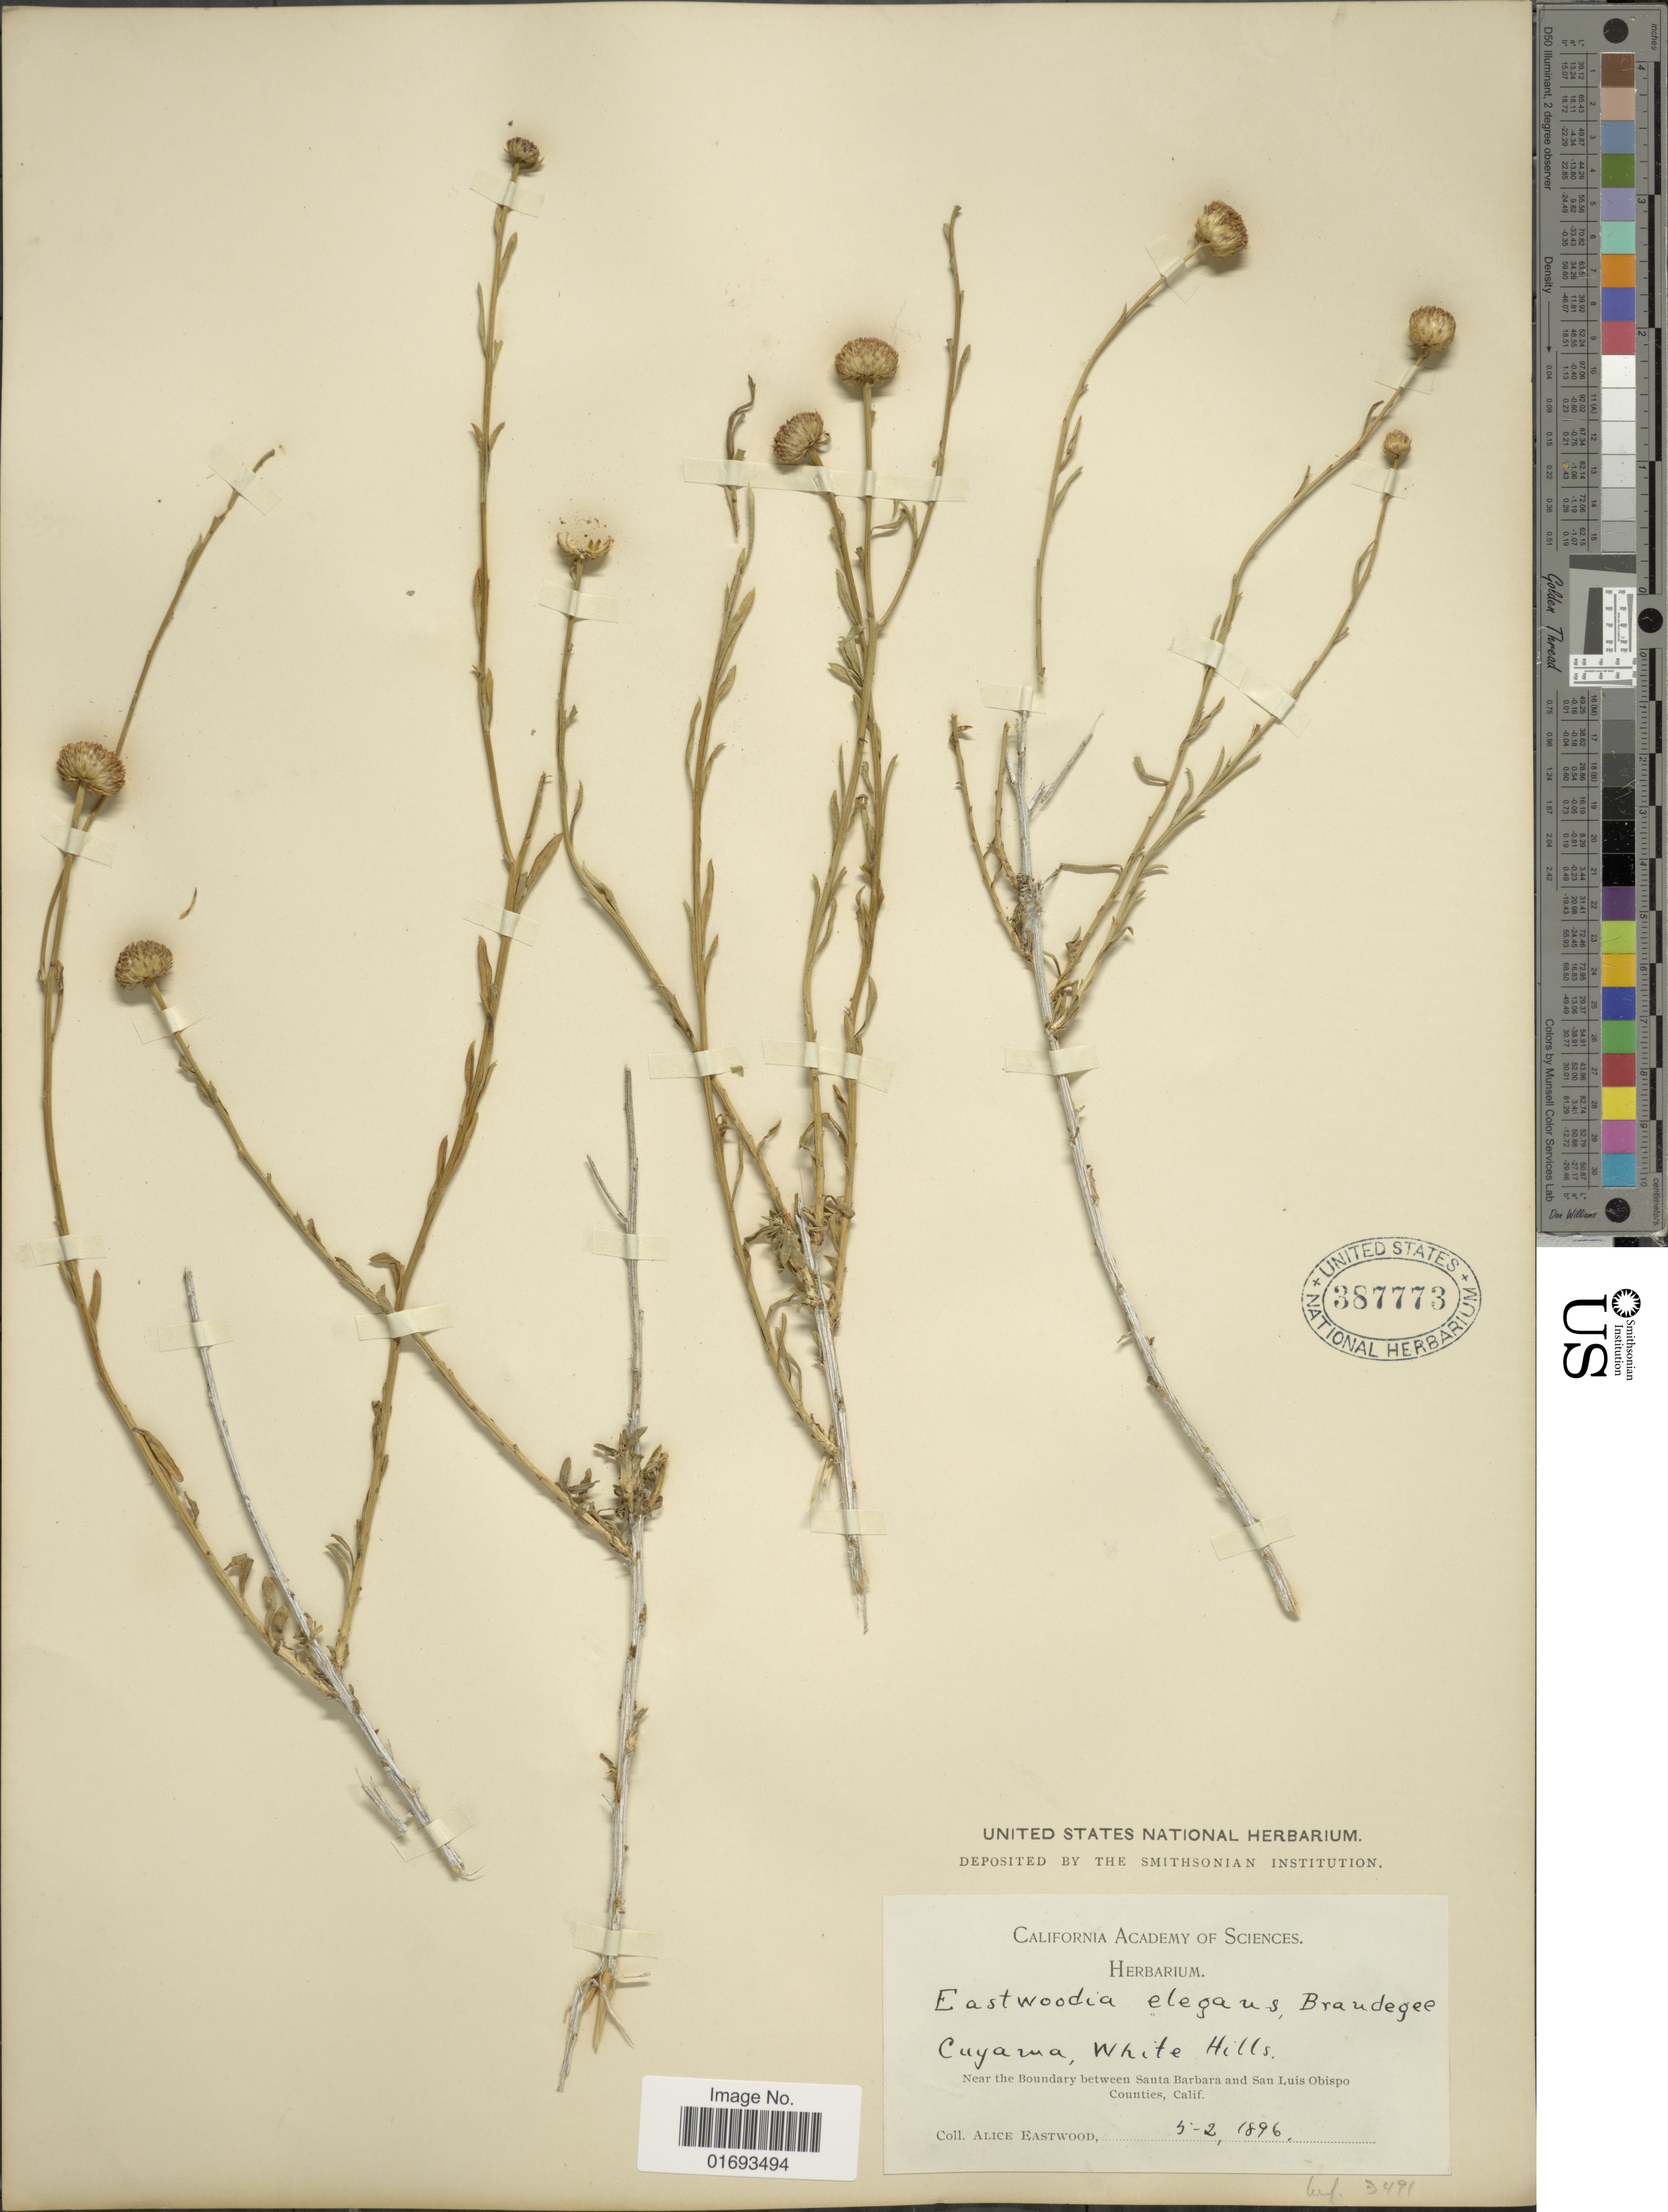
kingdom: Plantae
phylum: Tracheophyta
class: Magnoliopsida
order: Asterales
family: Asteraceae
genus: Eastwoodia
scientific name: Eastwoodia elegans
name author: Brandegee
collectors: A. Eastwood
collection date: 1896-05-02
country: United States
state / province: California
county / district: Santa Barbara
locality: Cuyarna, White Hills, near the Boundary between Santa Barbara and San Luis Obispo Counties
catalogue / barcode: US 387773